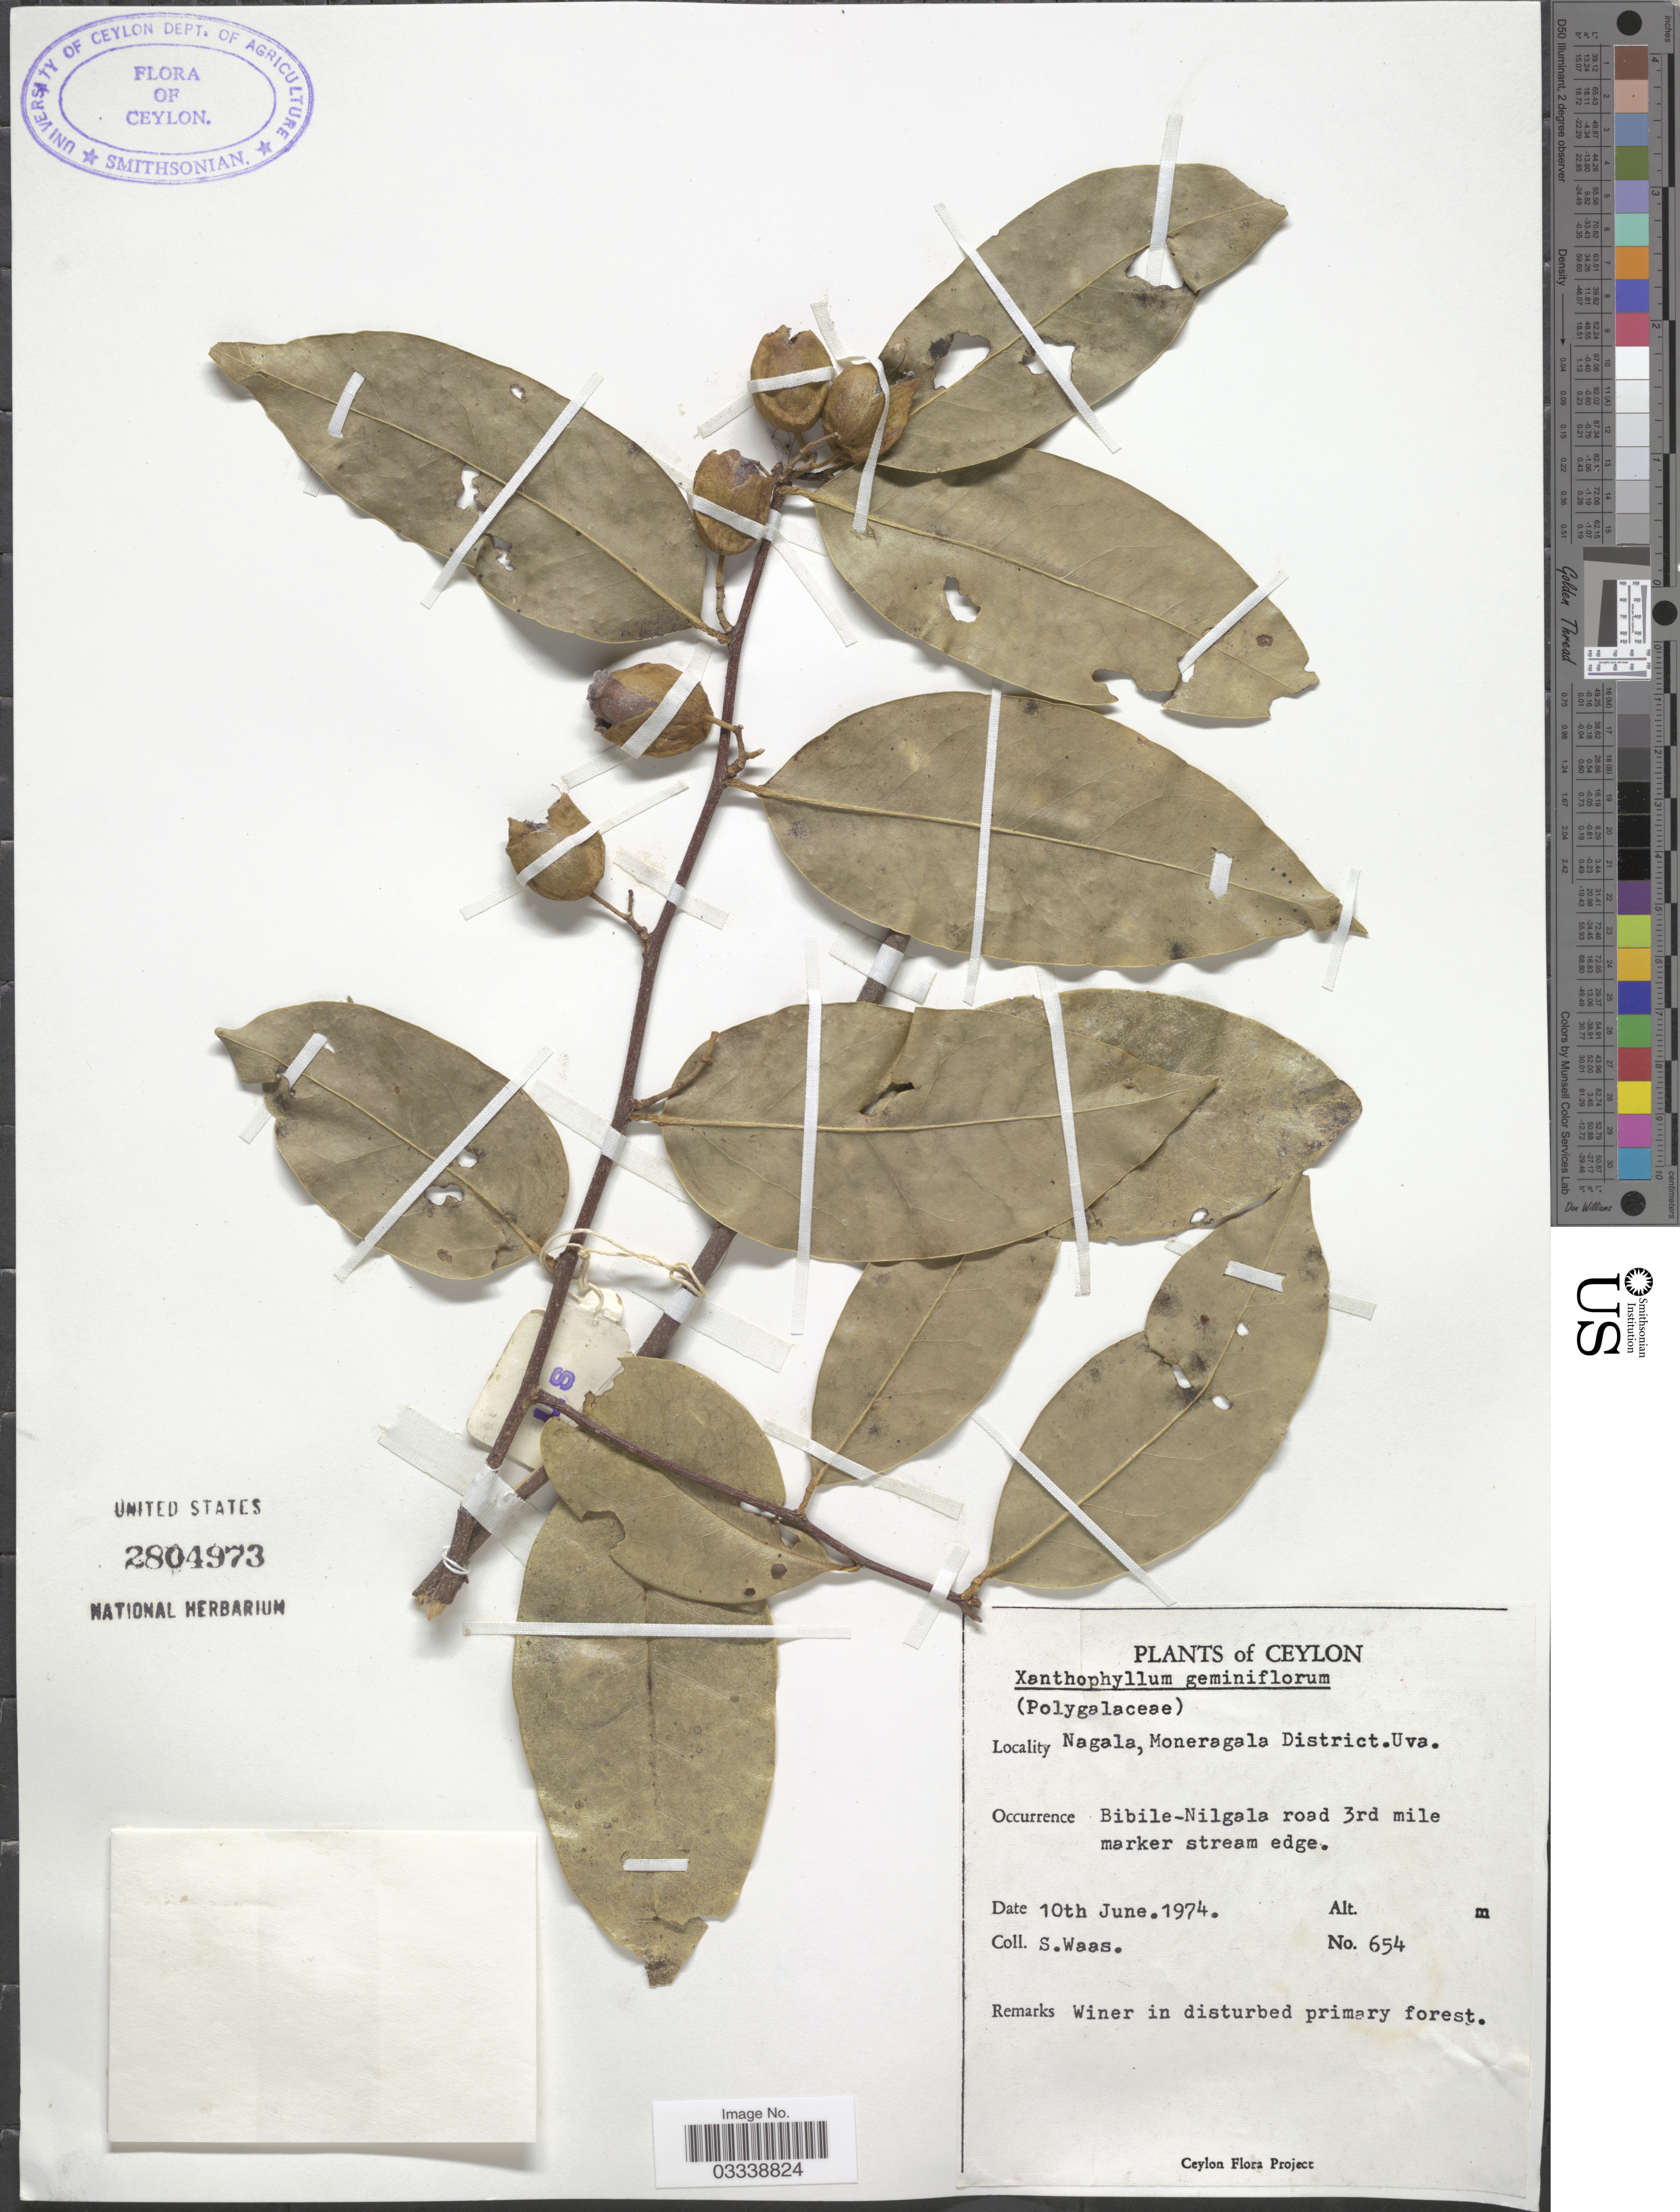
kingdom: Plantae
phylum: Tracheophyta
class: Magnoliopsida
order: Fabales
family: Polygalaceae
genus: Xanthophyllum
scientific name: Xanthophyllum zeylanicum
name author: Meijden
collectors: S. Waas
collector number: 654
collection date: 1974-06-10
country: Sri Lanka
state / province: Uva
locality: Ceylon. Bibile-Nilgala road 3rd mile marker stream edge.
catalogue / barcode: US 2804973